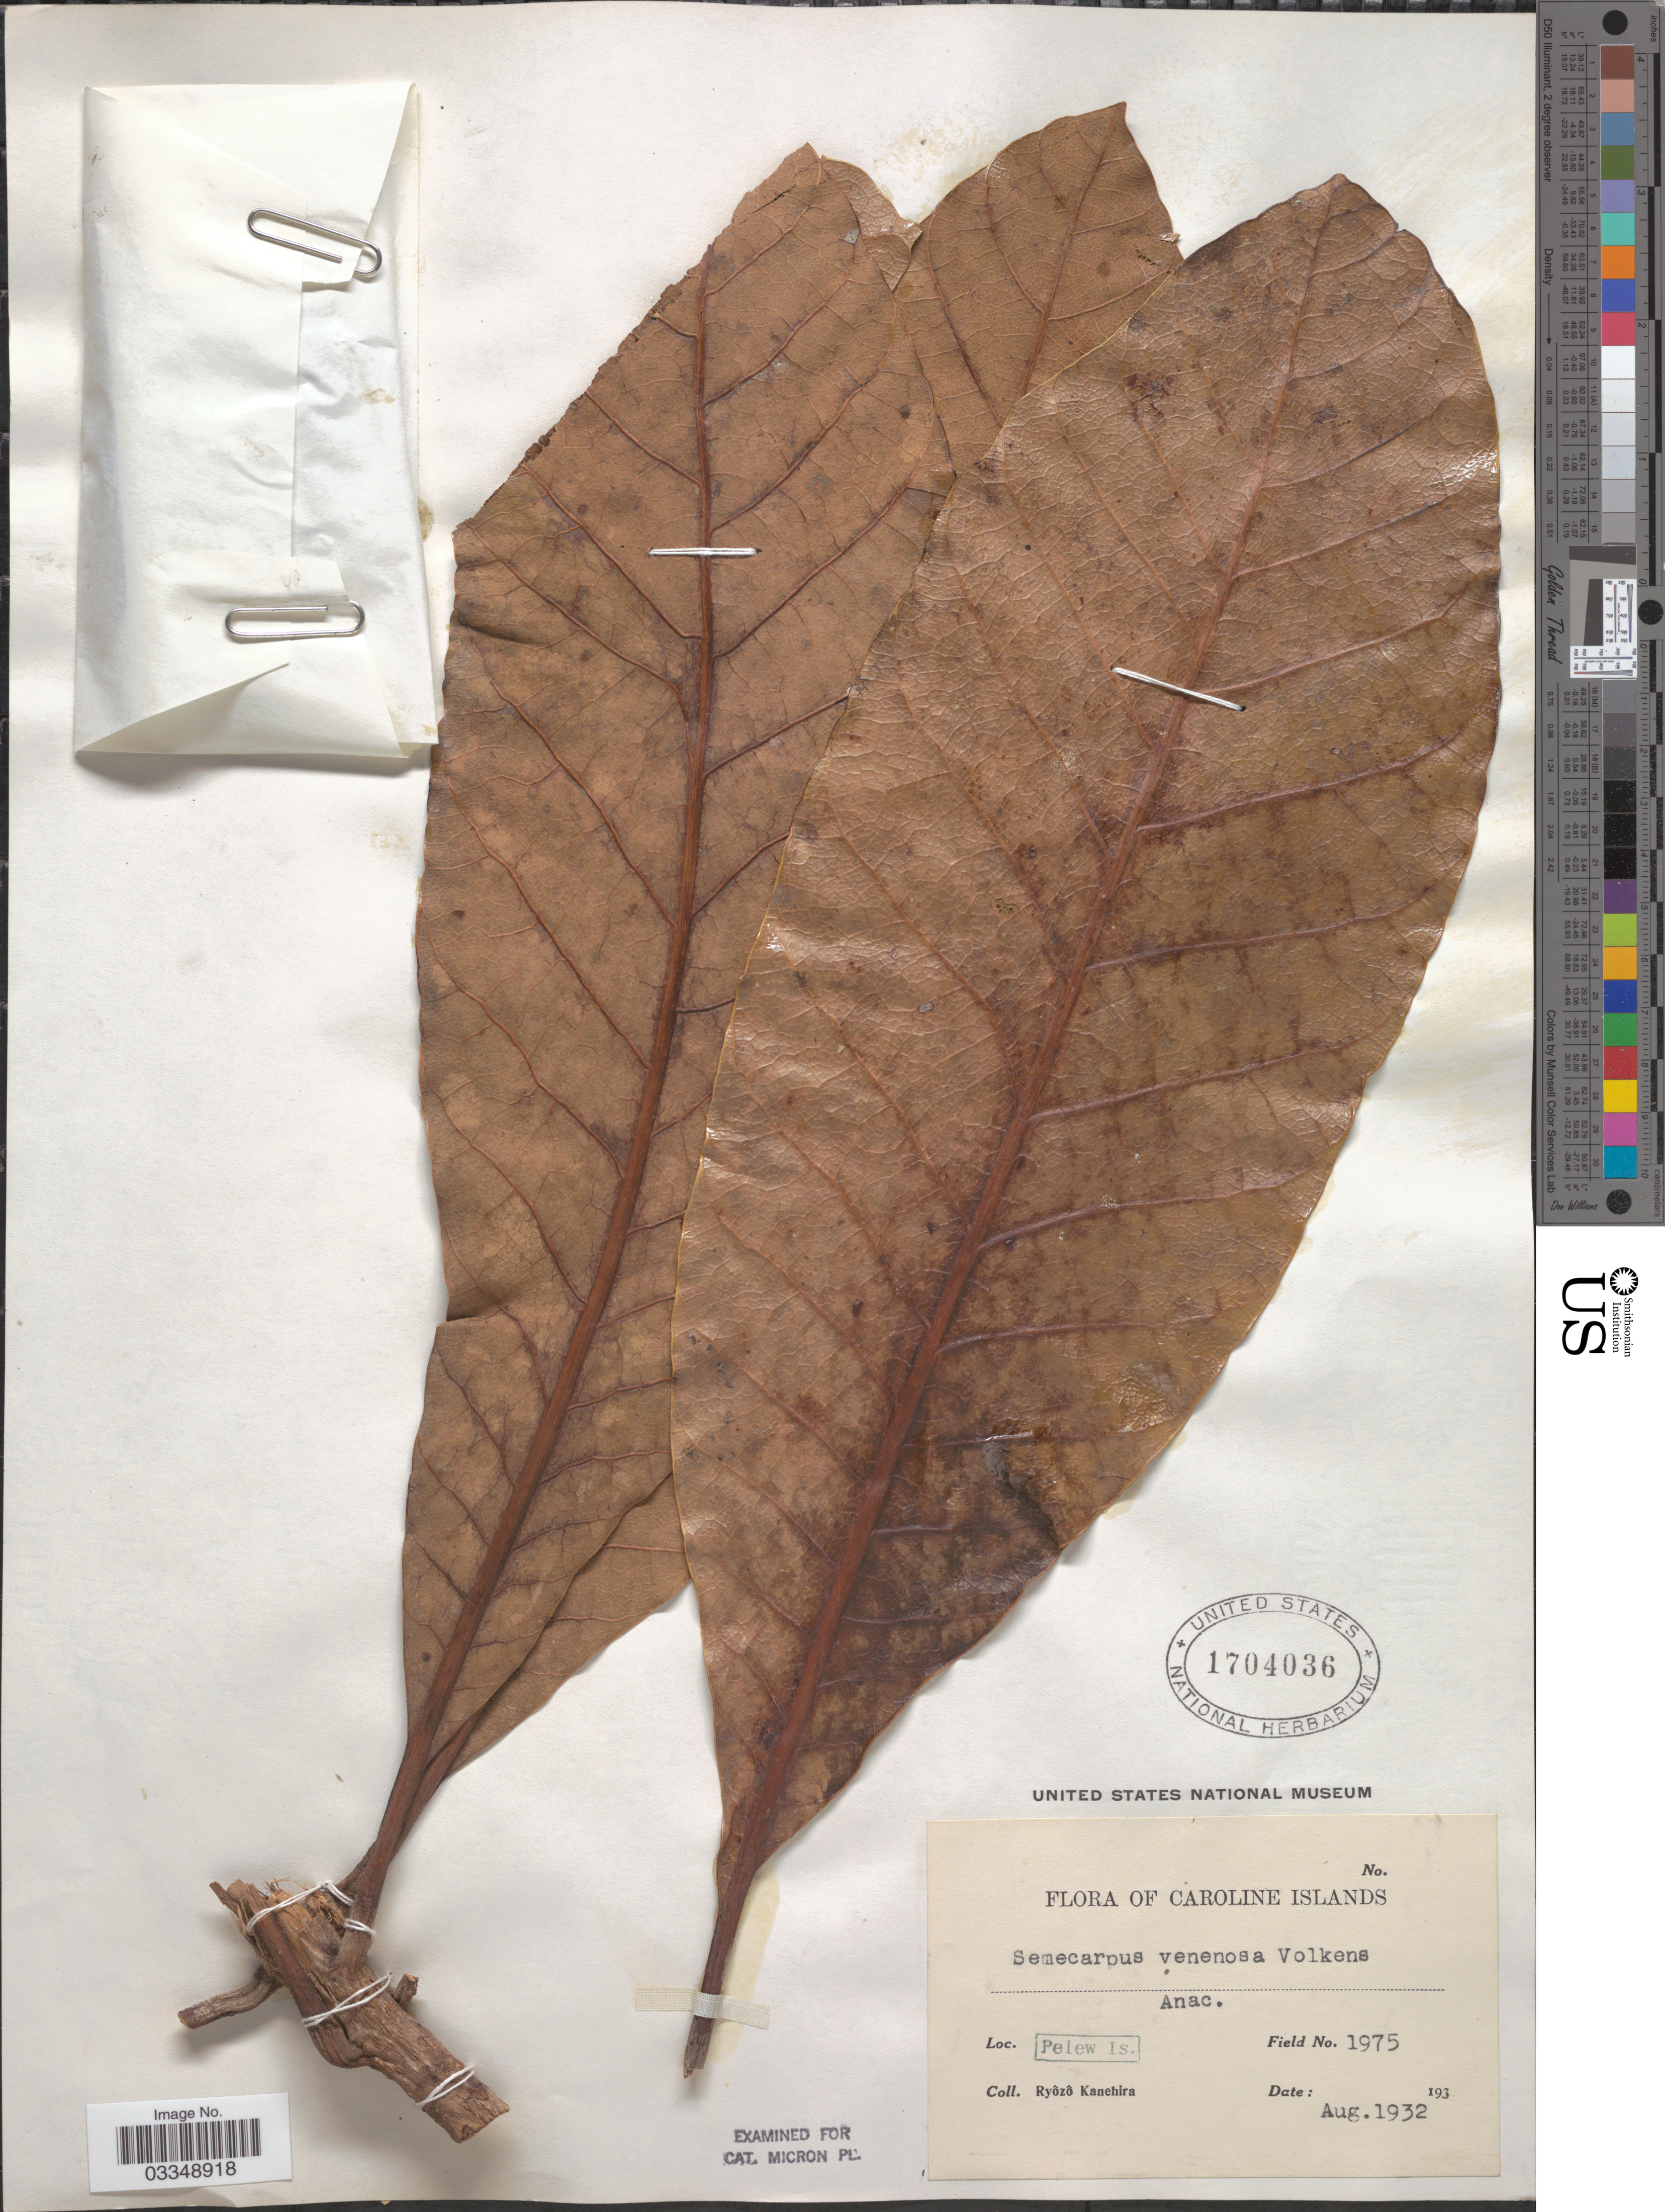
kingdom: Plantae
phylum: Tracheophyta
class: Magnoliopsida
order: Sapindales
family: Anacardiaceae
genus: Semecarpus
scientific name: Semecarpus venenosus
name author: Volk.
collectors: R. Kanehira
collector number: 1975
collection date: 1932-08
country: Palau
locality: Caroline Islands. Pelew Is.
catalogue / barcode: US 1704036